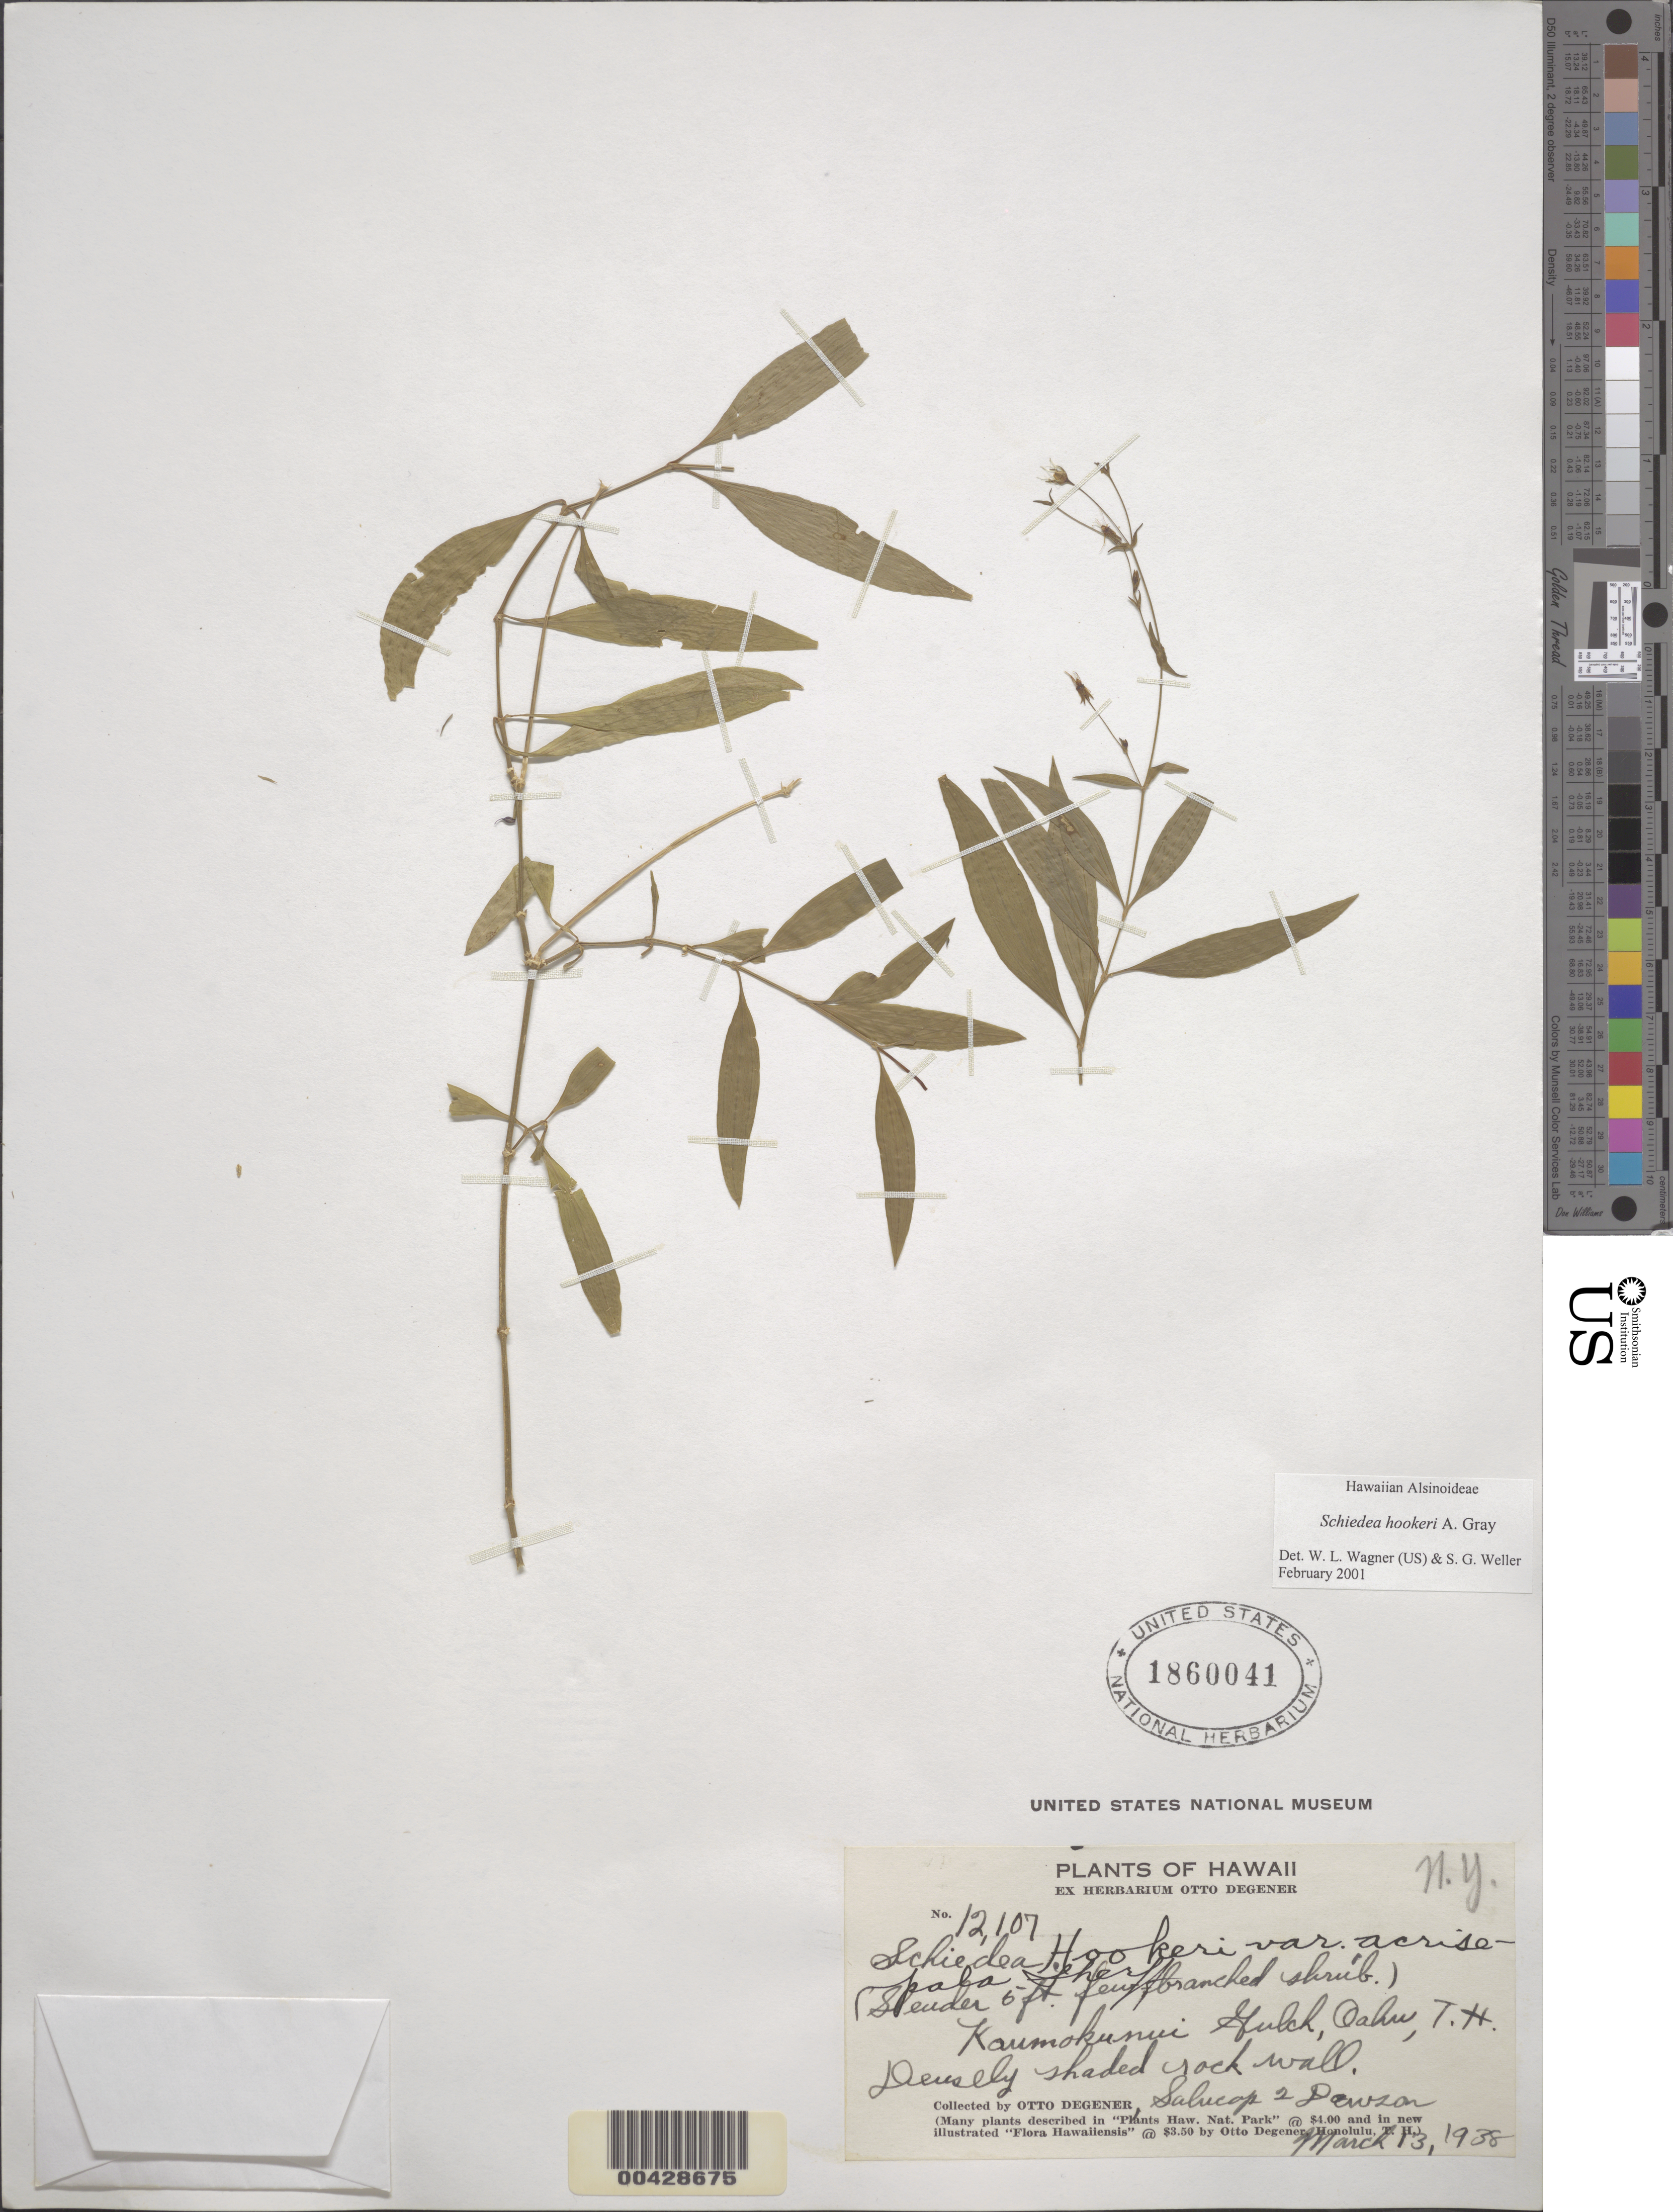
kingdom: Plantae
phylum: Tracheophyta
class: Magnoliopsida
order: Caryophyllales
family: Caryophyllaceae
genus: Schiedea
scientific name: Schiedea hookeri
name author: A. Gray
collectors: O. Degener, -- Salucop & E. Y. Dawson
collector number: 12107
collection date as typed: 13 Mar 1938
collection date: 1938-03-13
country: United States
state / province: Hawaii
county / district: Honolulu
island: Oahu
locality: Kaumokunui Gulch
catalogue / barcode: US 1860041